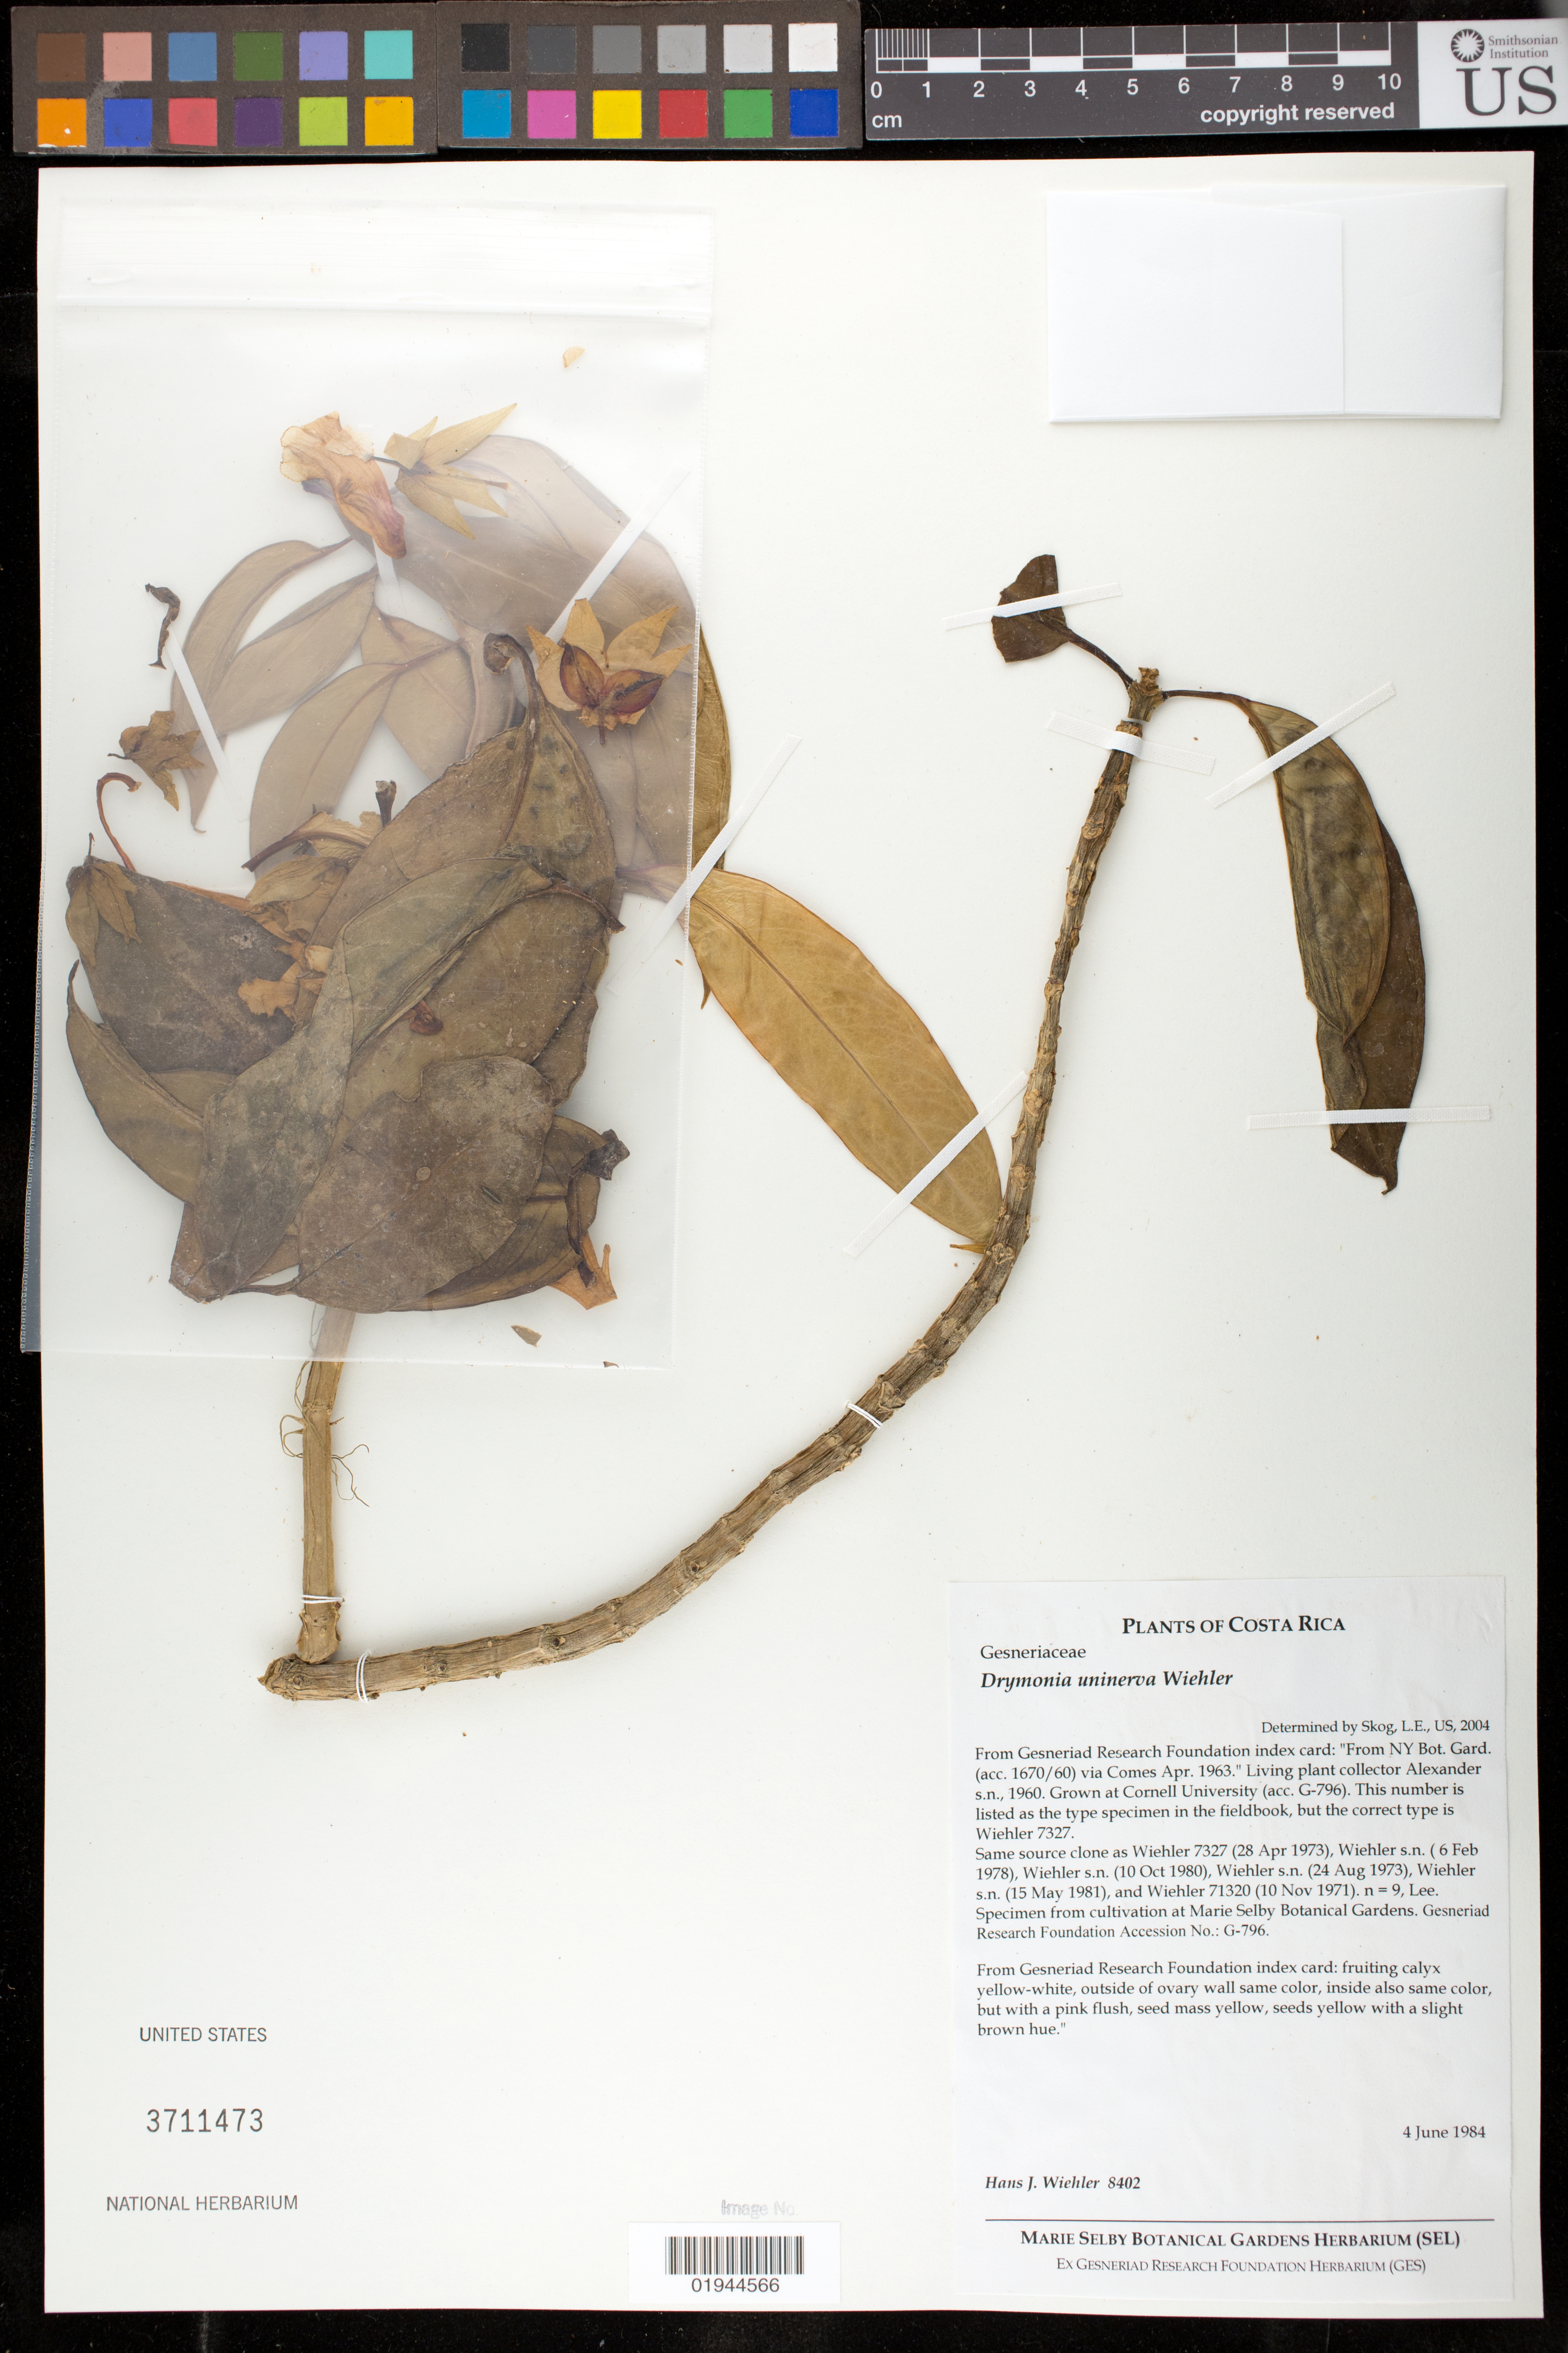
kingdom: Plantae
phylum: Tracheophyta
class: Magnoliopsida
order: Lamiales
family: Gesneriaceae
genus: Drymonia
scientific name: Drymonia uninerva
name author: Wiehler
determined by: Skog, Laurence E.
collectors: H. J. Wiehler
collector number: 8402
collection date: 1984-06-04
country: United States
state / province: Florida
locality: Marie Selby Botanical Gardens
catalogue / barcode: US 3711473